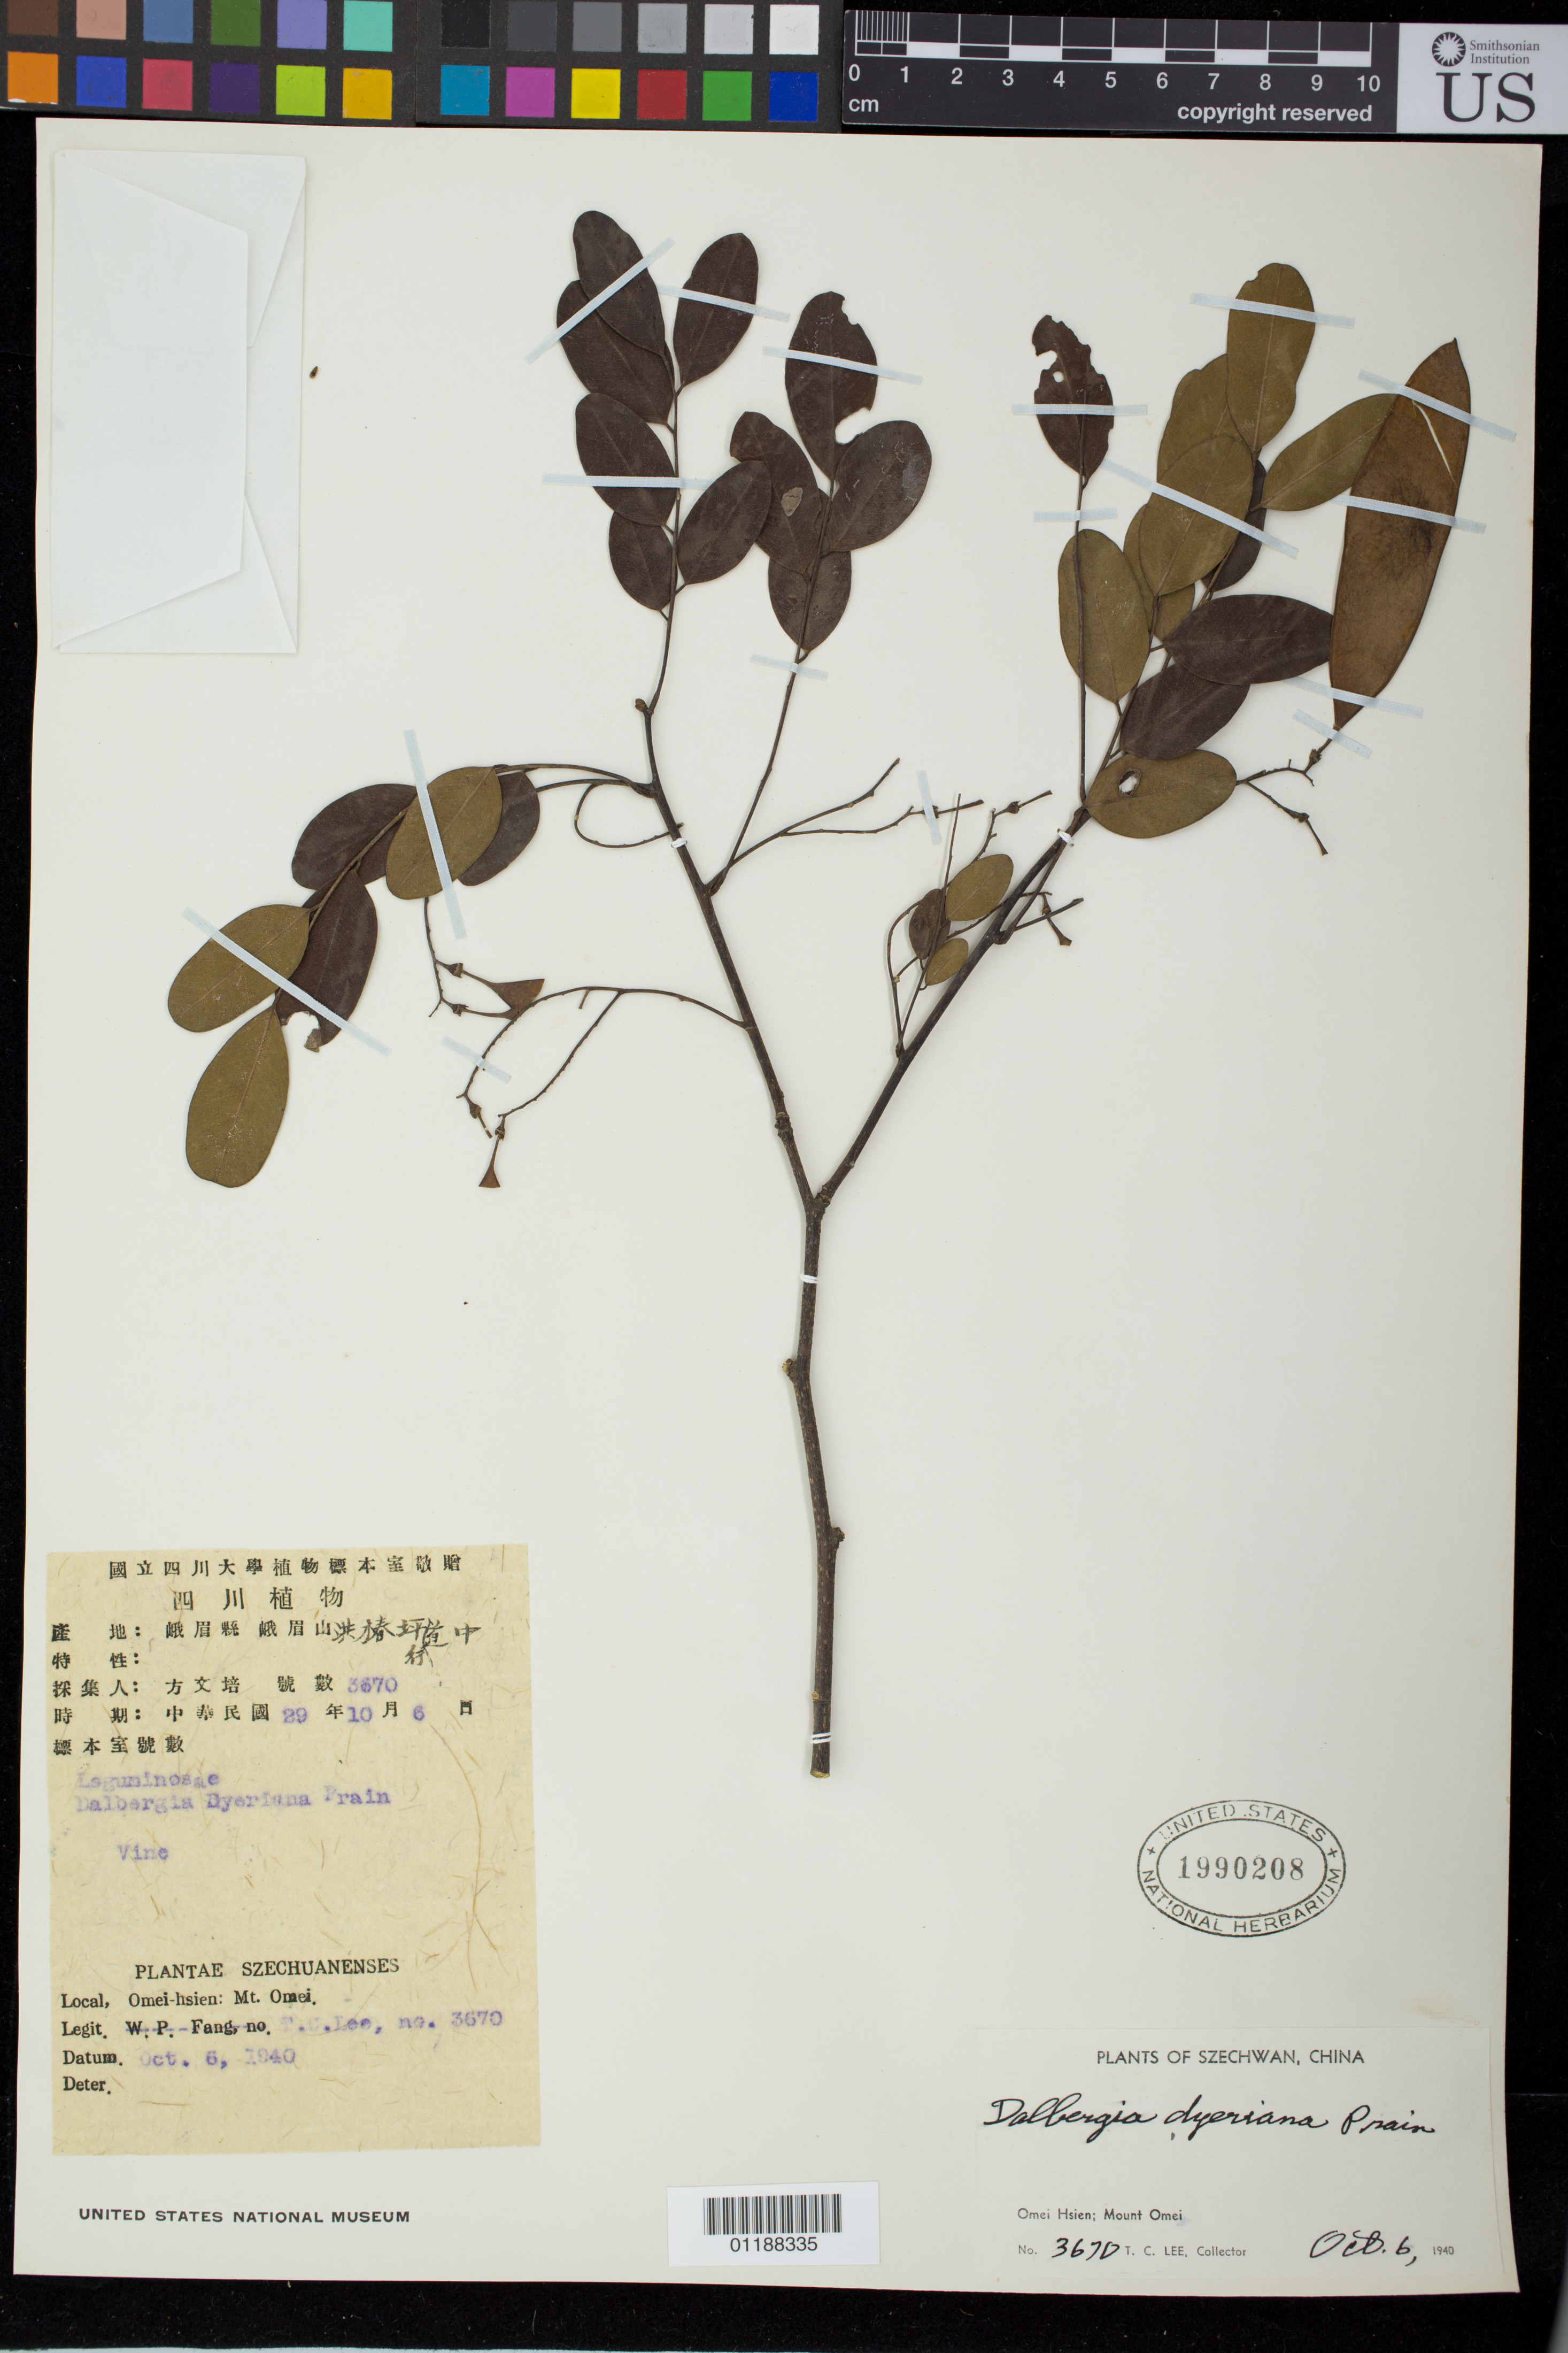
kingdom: Plantae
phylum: Tracheophyta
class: Magnoliopsida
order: Fabales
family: Fabaceae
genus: Dalbergia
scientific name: Dalbergia dyeriana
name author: B. Harms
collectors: T. Lee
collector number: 3670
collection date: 1940-10-06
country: China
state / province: Sichuan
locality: Omei Hsien; Mount Omei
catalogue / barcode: US 1990208